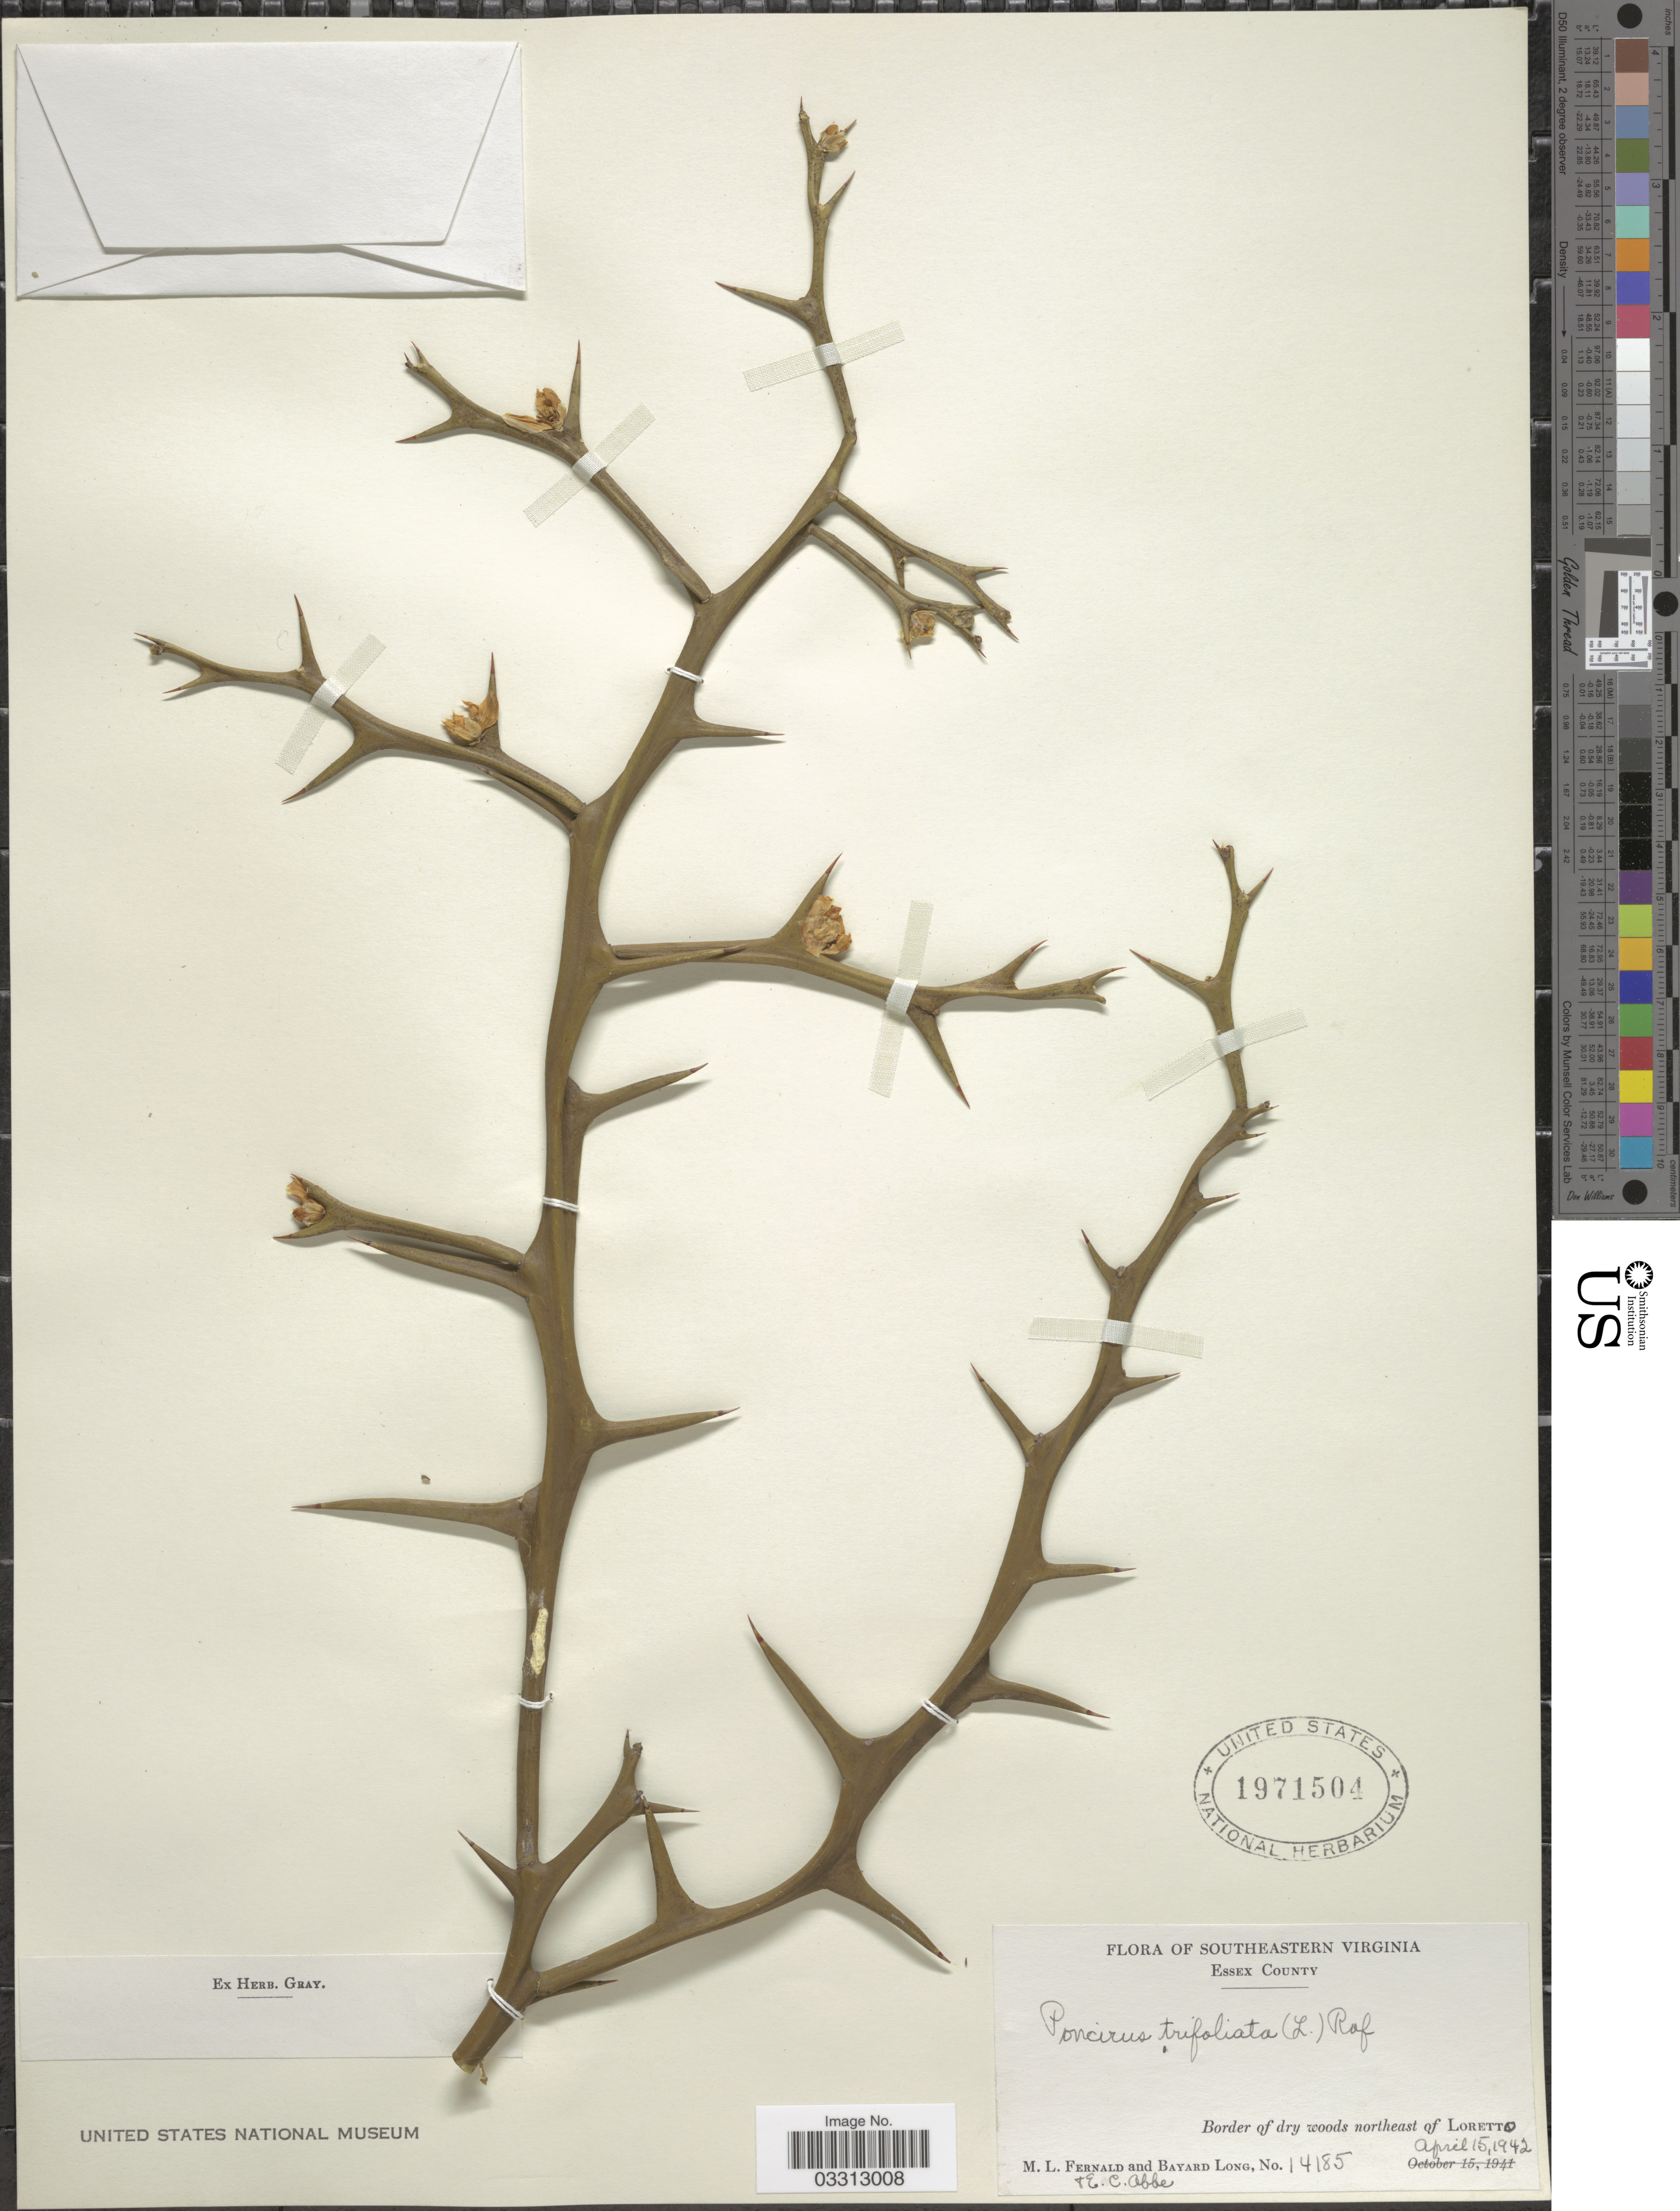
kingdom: Plantae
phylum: Tracheophyta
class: Magnoliopsida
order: Sapindales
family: Rutaceae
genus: Citrus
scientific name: Citrus trifoliata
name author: L.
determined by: Strong, Mark T., (BOT), Smithsonian Institution - National Museum of Natural History (UNITED STATES)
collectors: M. L. Fernald, B. Long & E. C. Abbe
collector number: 14185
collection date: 1942-04-15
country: United States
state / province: Virginia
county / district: Essex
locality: Southeastern Virginia. Essex County. Northeast of Loretto.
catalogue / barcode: US 1971504